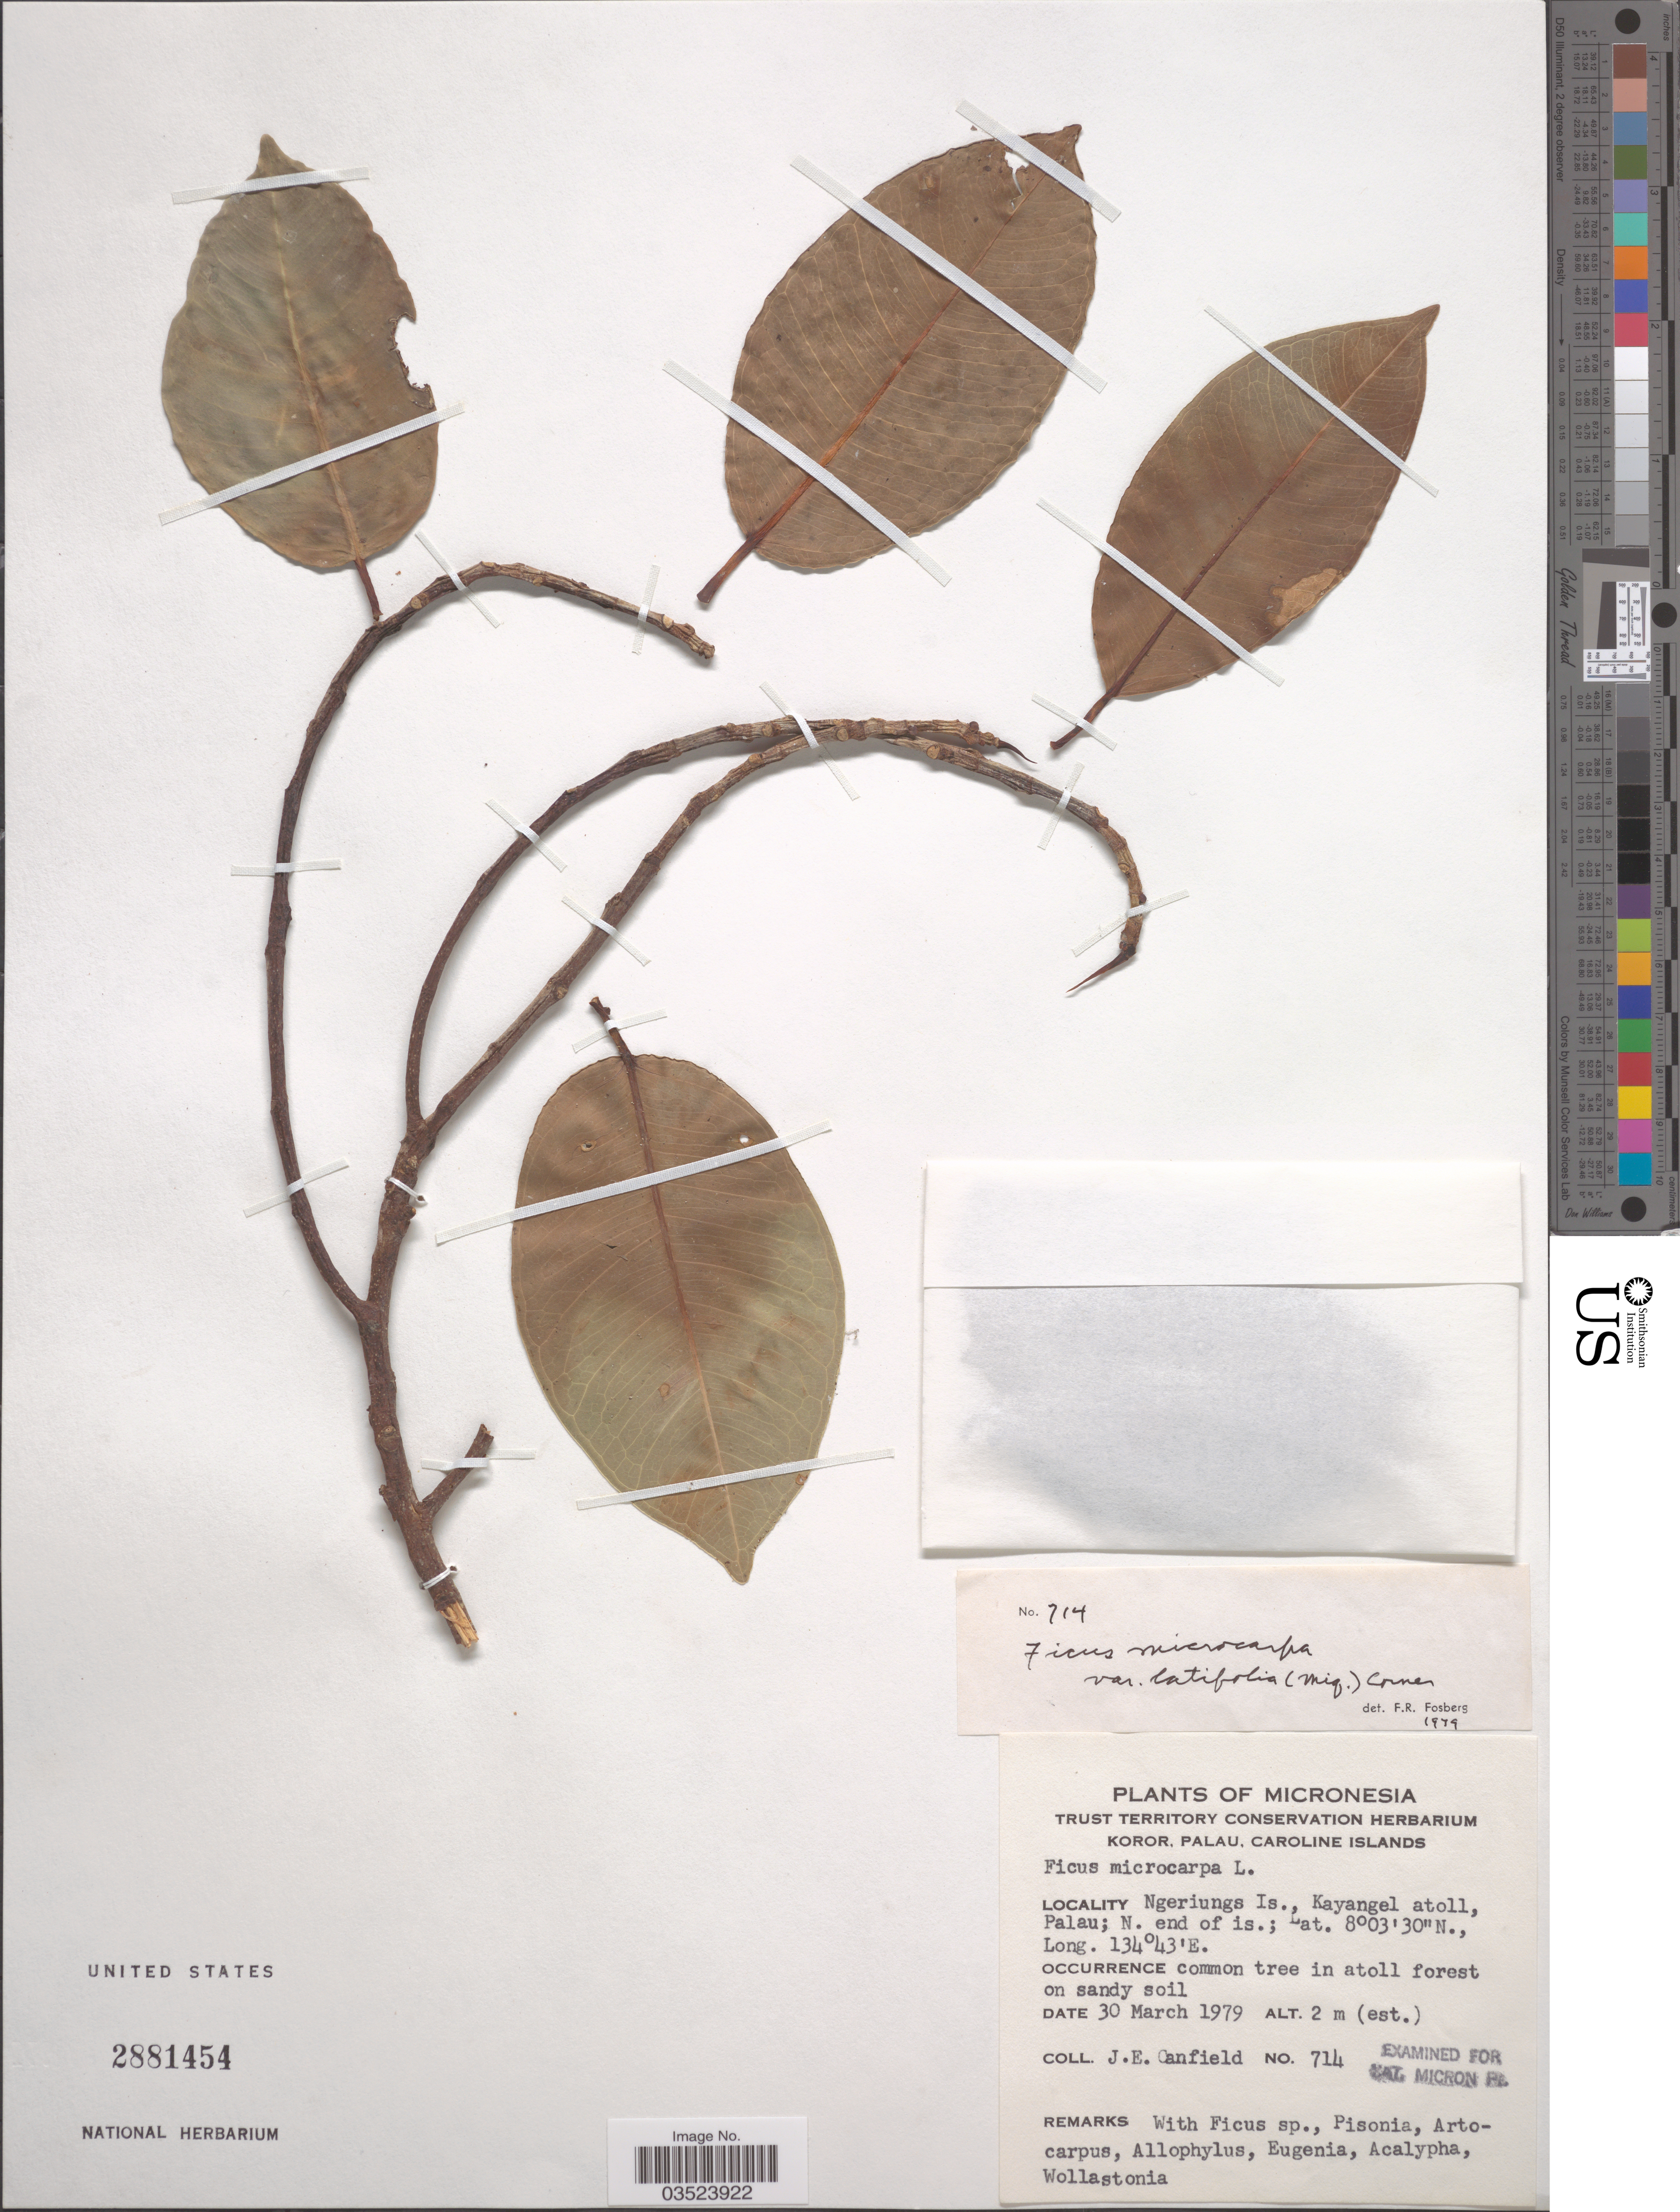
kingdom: Plantae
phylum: Tracheophyta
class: Magnoliopsida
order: Rosales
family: Moraceae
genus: Ficus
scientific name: Ficus microcarpa var. latifolia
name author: (Miq.) Corner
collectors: J. E. Canfield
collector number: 714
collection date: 1979-03-30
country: Micronesia, Federated States of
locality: Ngeriungs Is., Kayagel atoll, Palau; N. end of is.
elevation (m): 2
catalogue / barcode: US 2881454